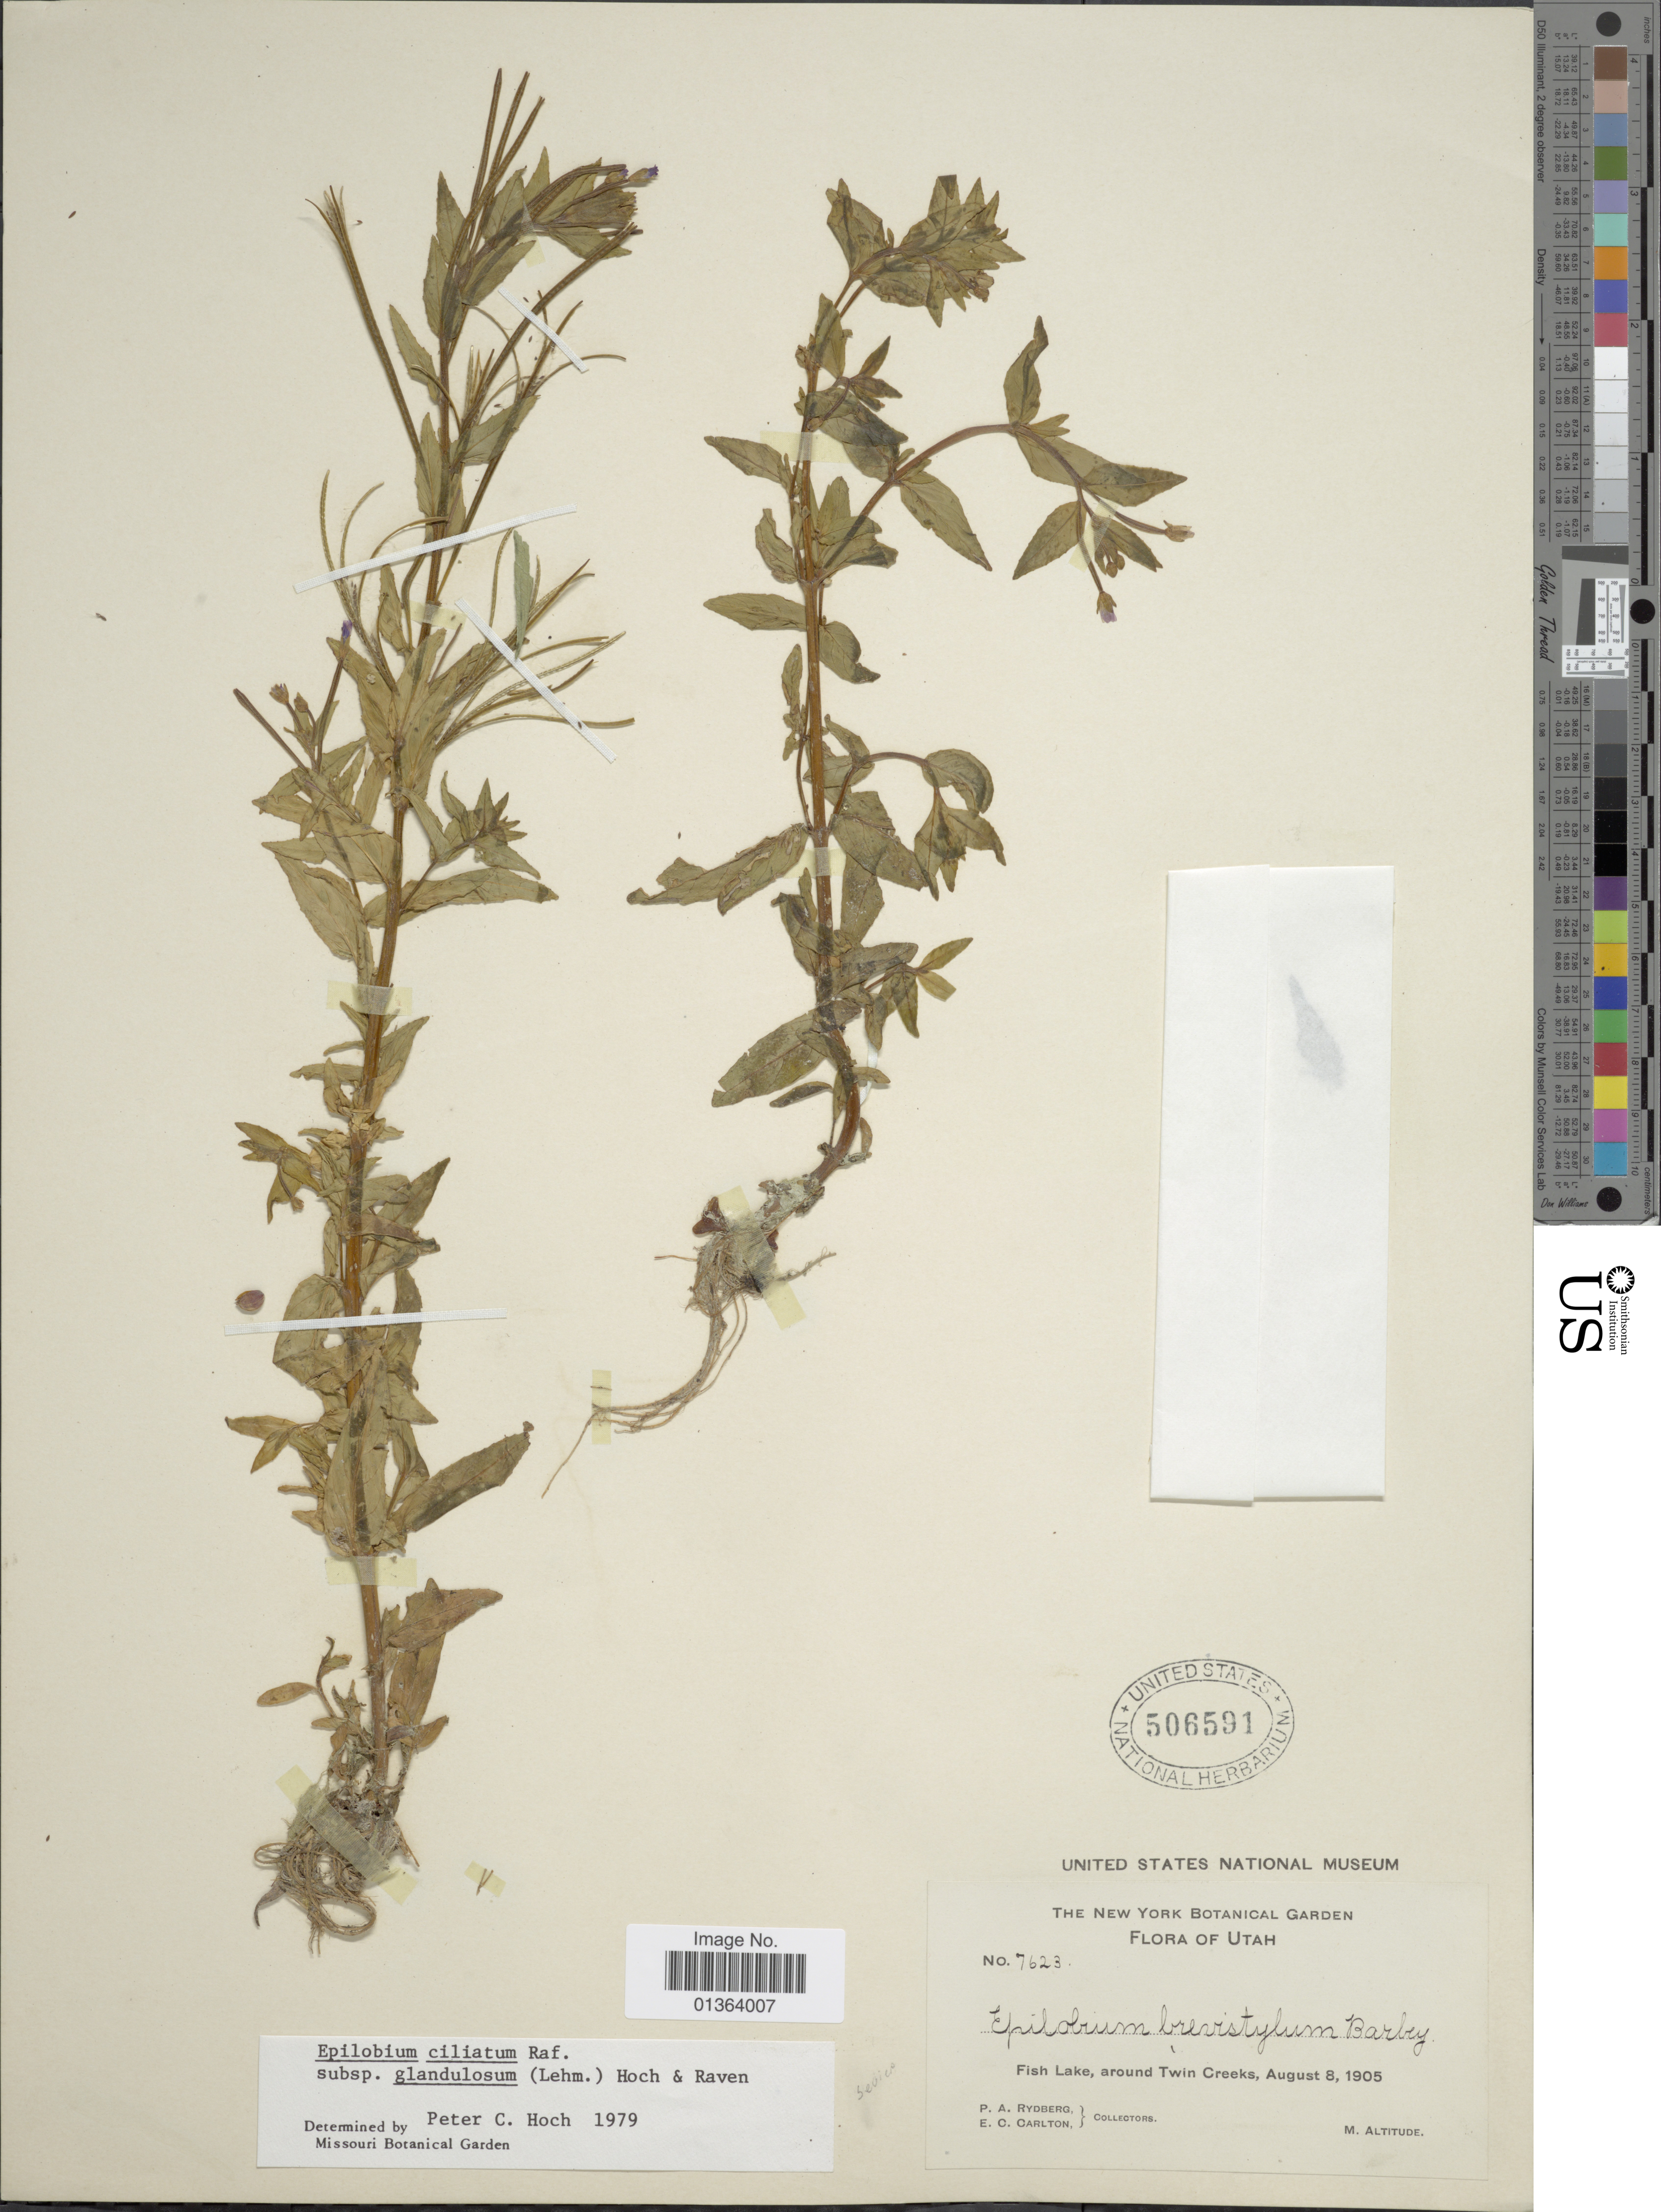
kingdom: Plantae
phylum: Tracheophyta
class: Magnoliopsida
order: Myrtales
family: Onagraceae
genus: Epilobium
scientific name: Epilobium ciliatum subsp. glandulosum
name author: (Lehm.) Hoch & P.H. Raven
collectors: P. A. Rydberg & E. Carlton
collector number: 7623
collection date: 1905-08-08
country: United States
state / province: Utah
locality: Fish Lake, around Twin Creeks.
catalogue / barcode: US 506591